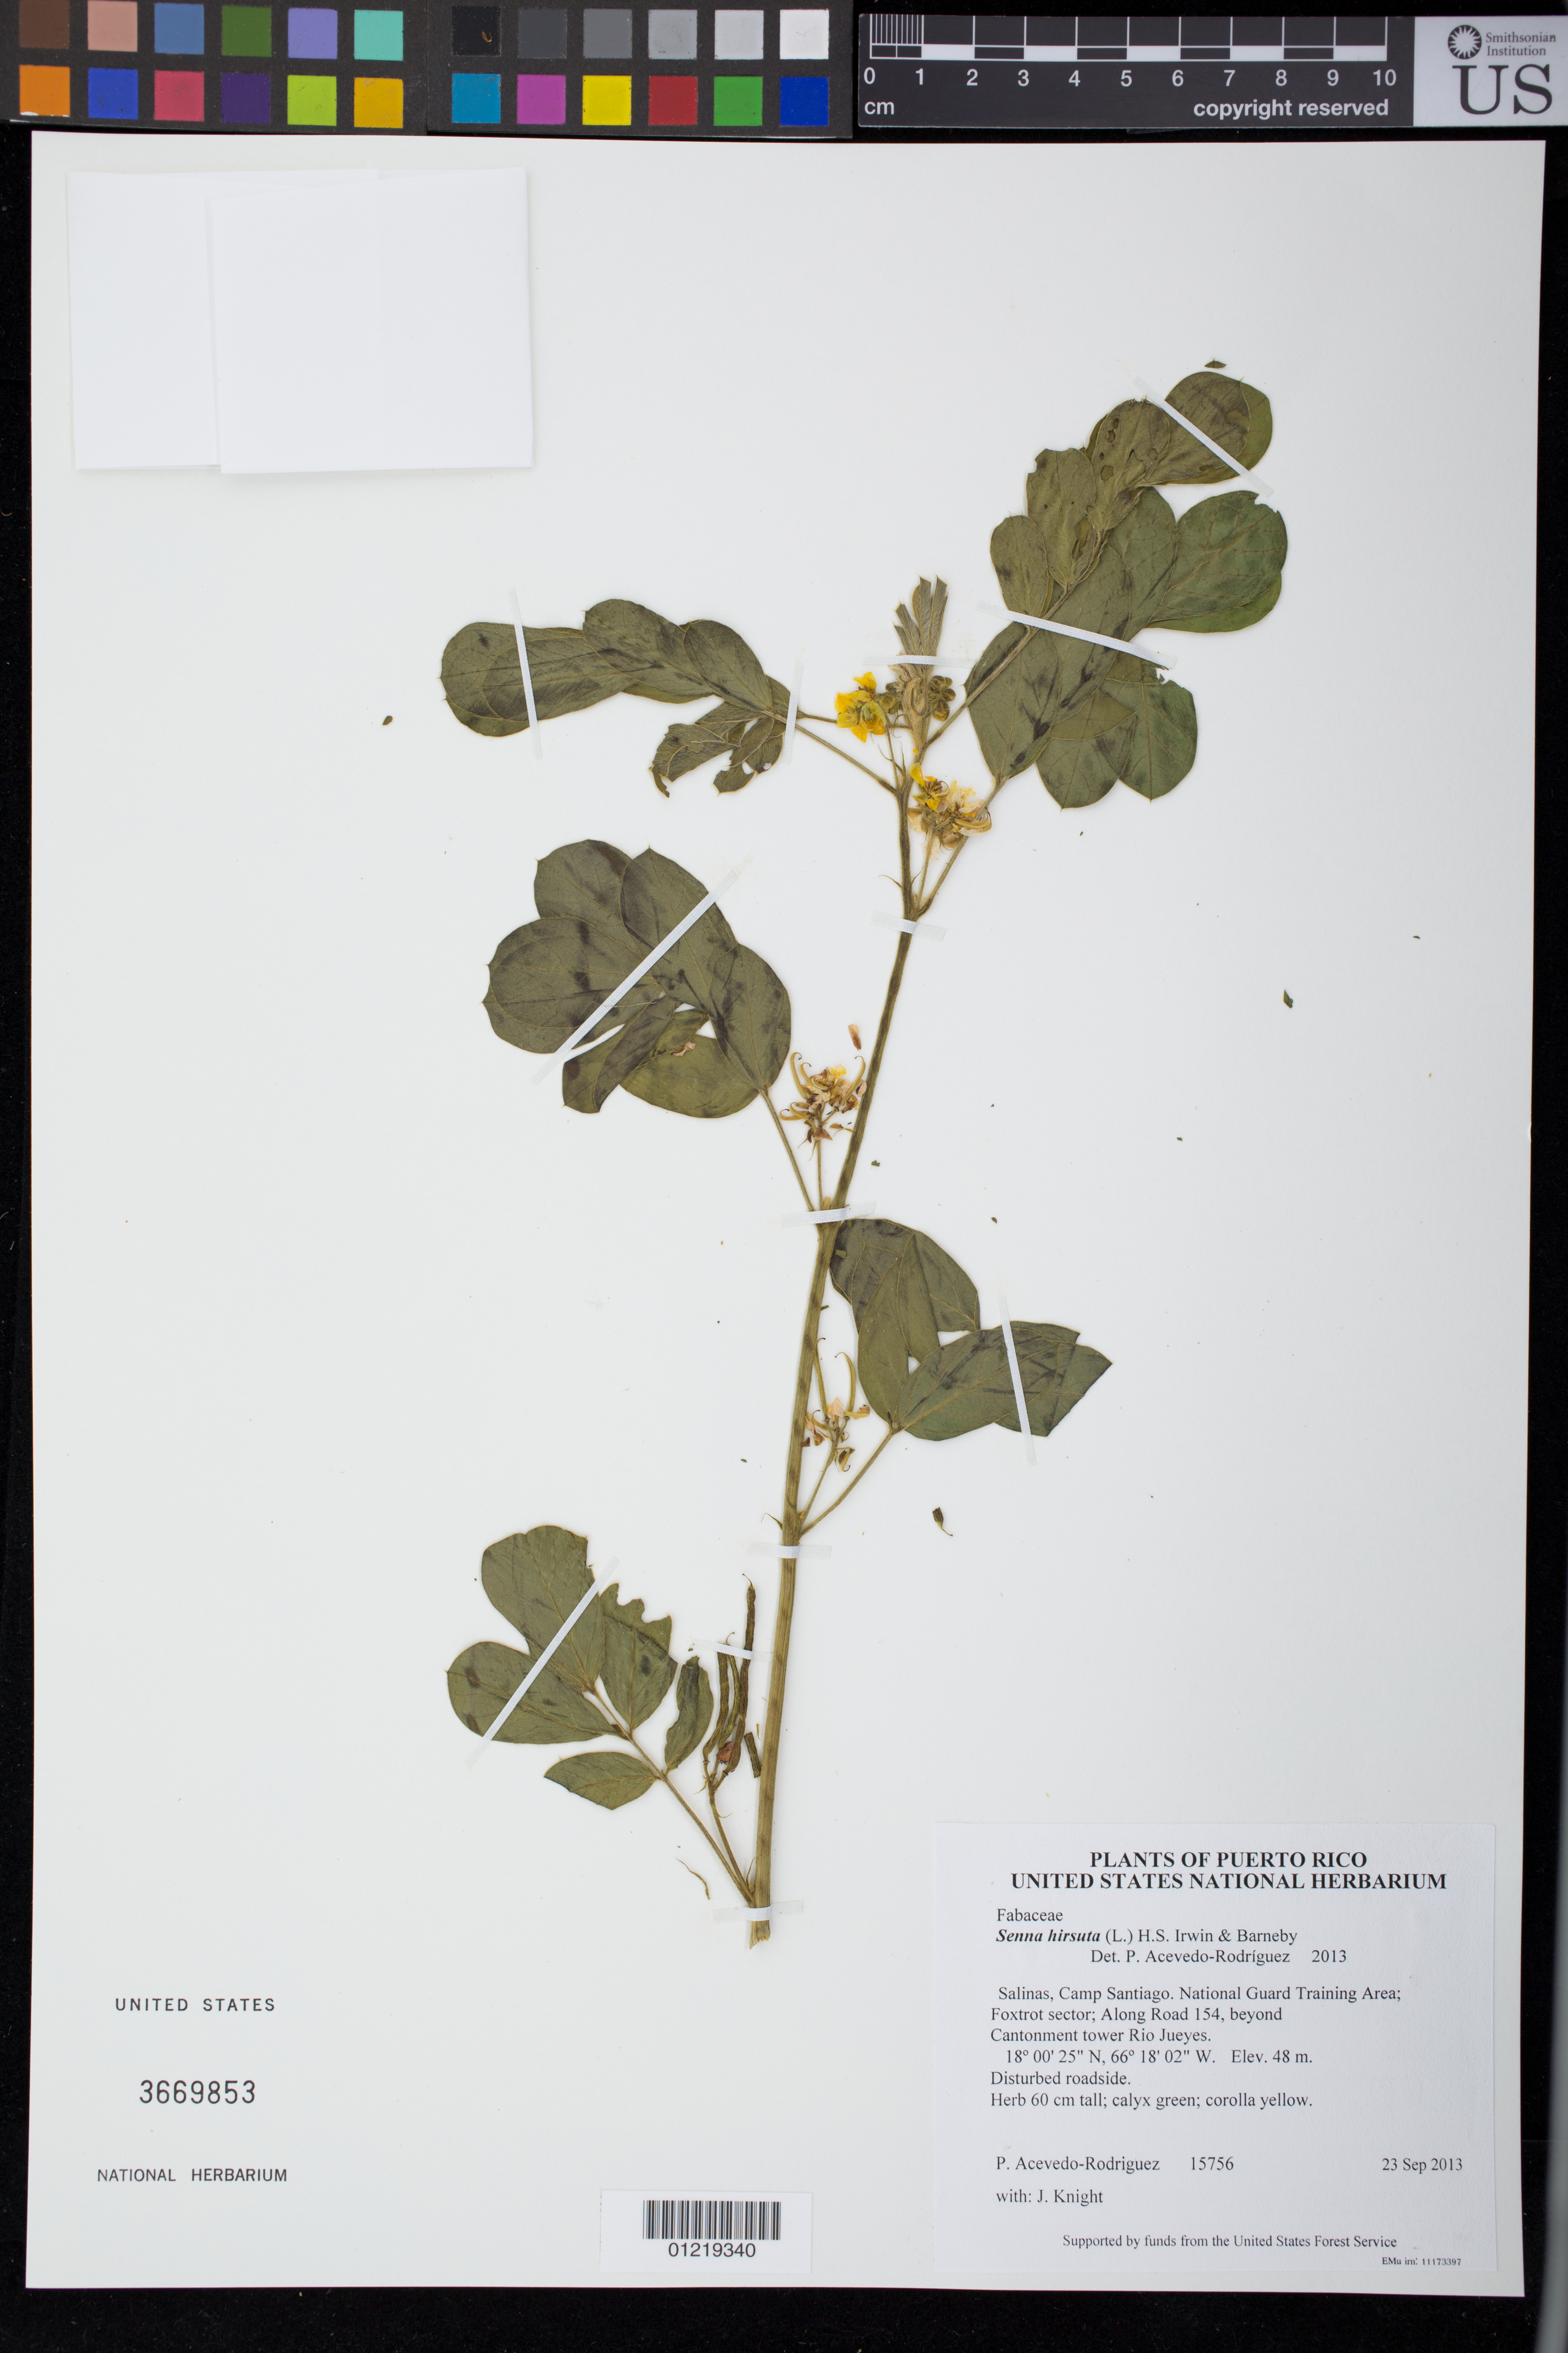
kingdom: Plantae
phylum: Tracheophyta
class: Magnoliopsida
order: Fabales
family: Fabaceae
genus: Senna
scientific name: Senna hirsuta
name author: (L.) H.S. Irwin & Barneby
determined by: Acevedo-Rodríguez, P., (BOT), Smithsonian Institution - National Museum of Natural History (UNITED STATES)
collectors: P. Acevedo-Rodr. & J. Knight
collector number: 15756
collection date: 2013-09-23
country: Puerto Rico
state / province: Salinas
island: Puerto Rico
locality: Camp Santiago. National Guard Training Area; Foxtrot sector; Along Road 154, beyond Cantonment tower Rio Jueyes.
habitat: Disturbed roadside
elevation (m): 48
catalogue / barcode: US 3669853